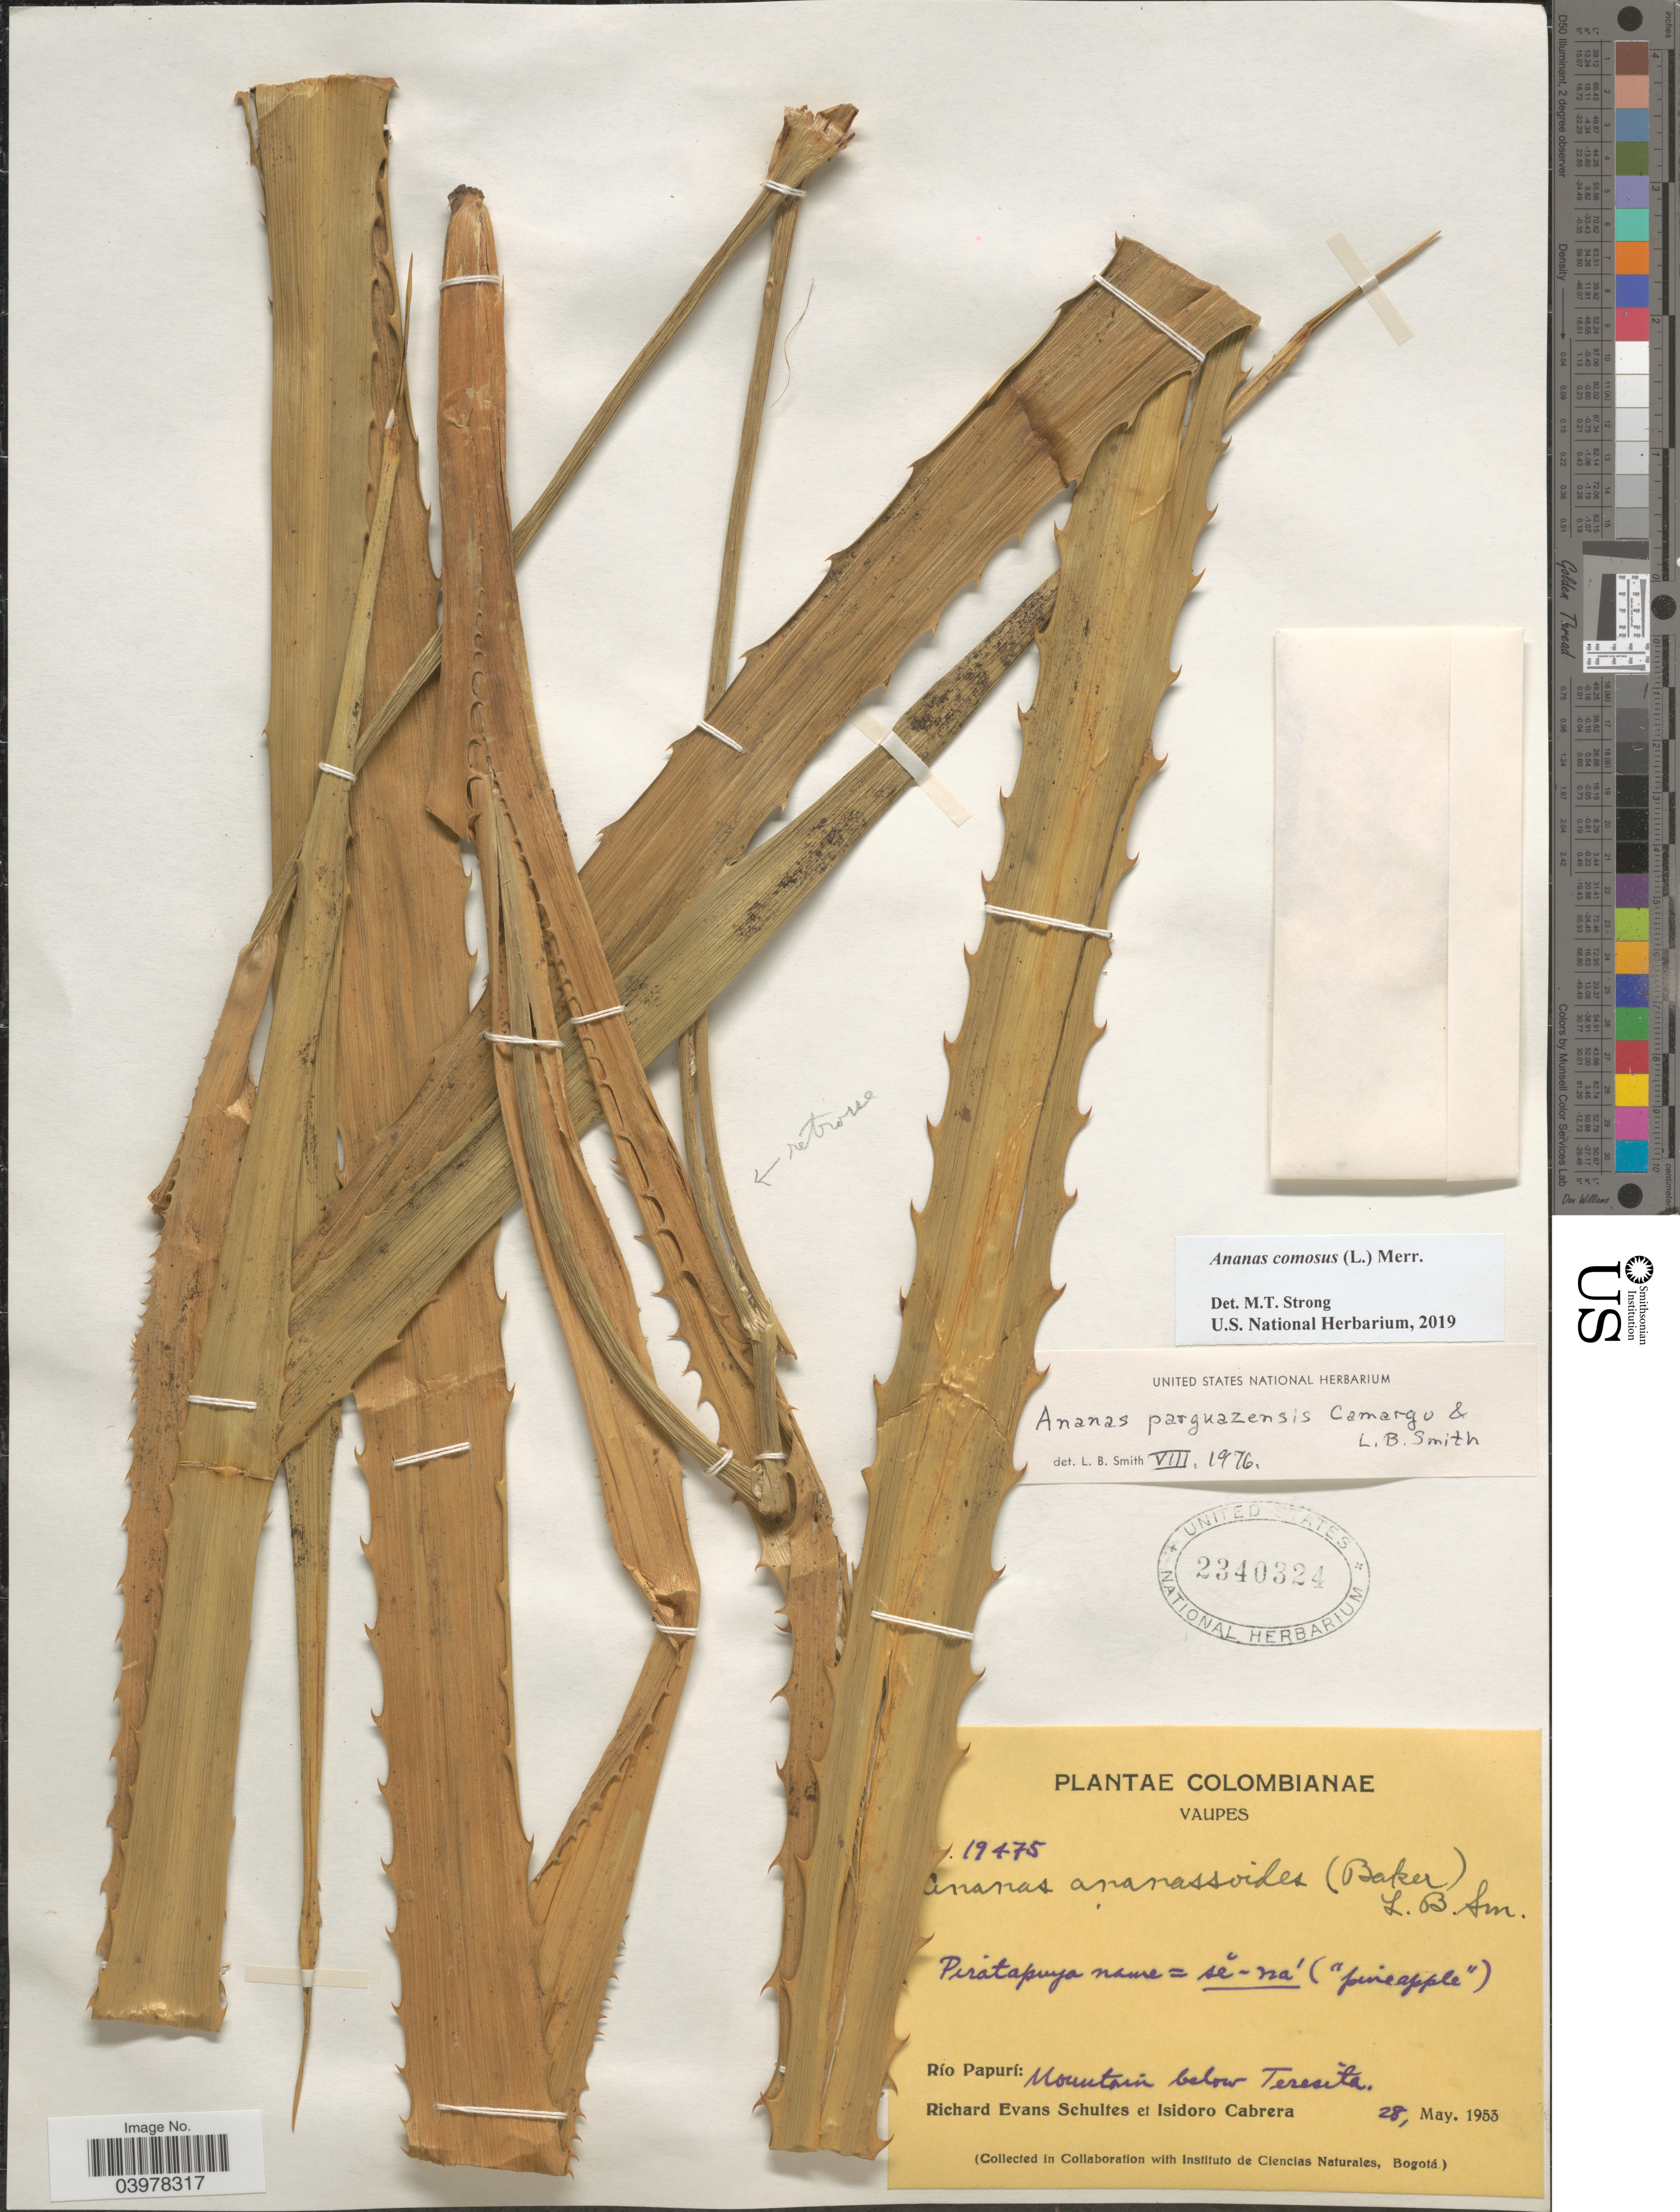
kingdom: Plantae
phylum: Tracheophyta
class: Liliopsida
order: Poales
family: Bromeliaceae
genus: Ananas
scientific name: Ananas comosus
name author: (L.) Merr.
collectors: R. E. Schultes & I. Cabrera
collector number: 19475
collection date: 1953-05-28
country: Colombia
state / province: Vaupés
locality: Río Papurí: Mountain below Teresita.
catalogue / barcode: US 2340324